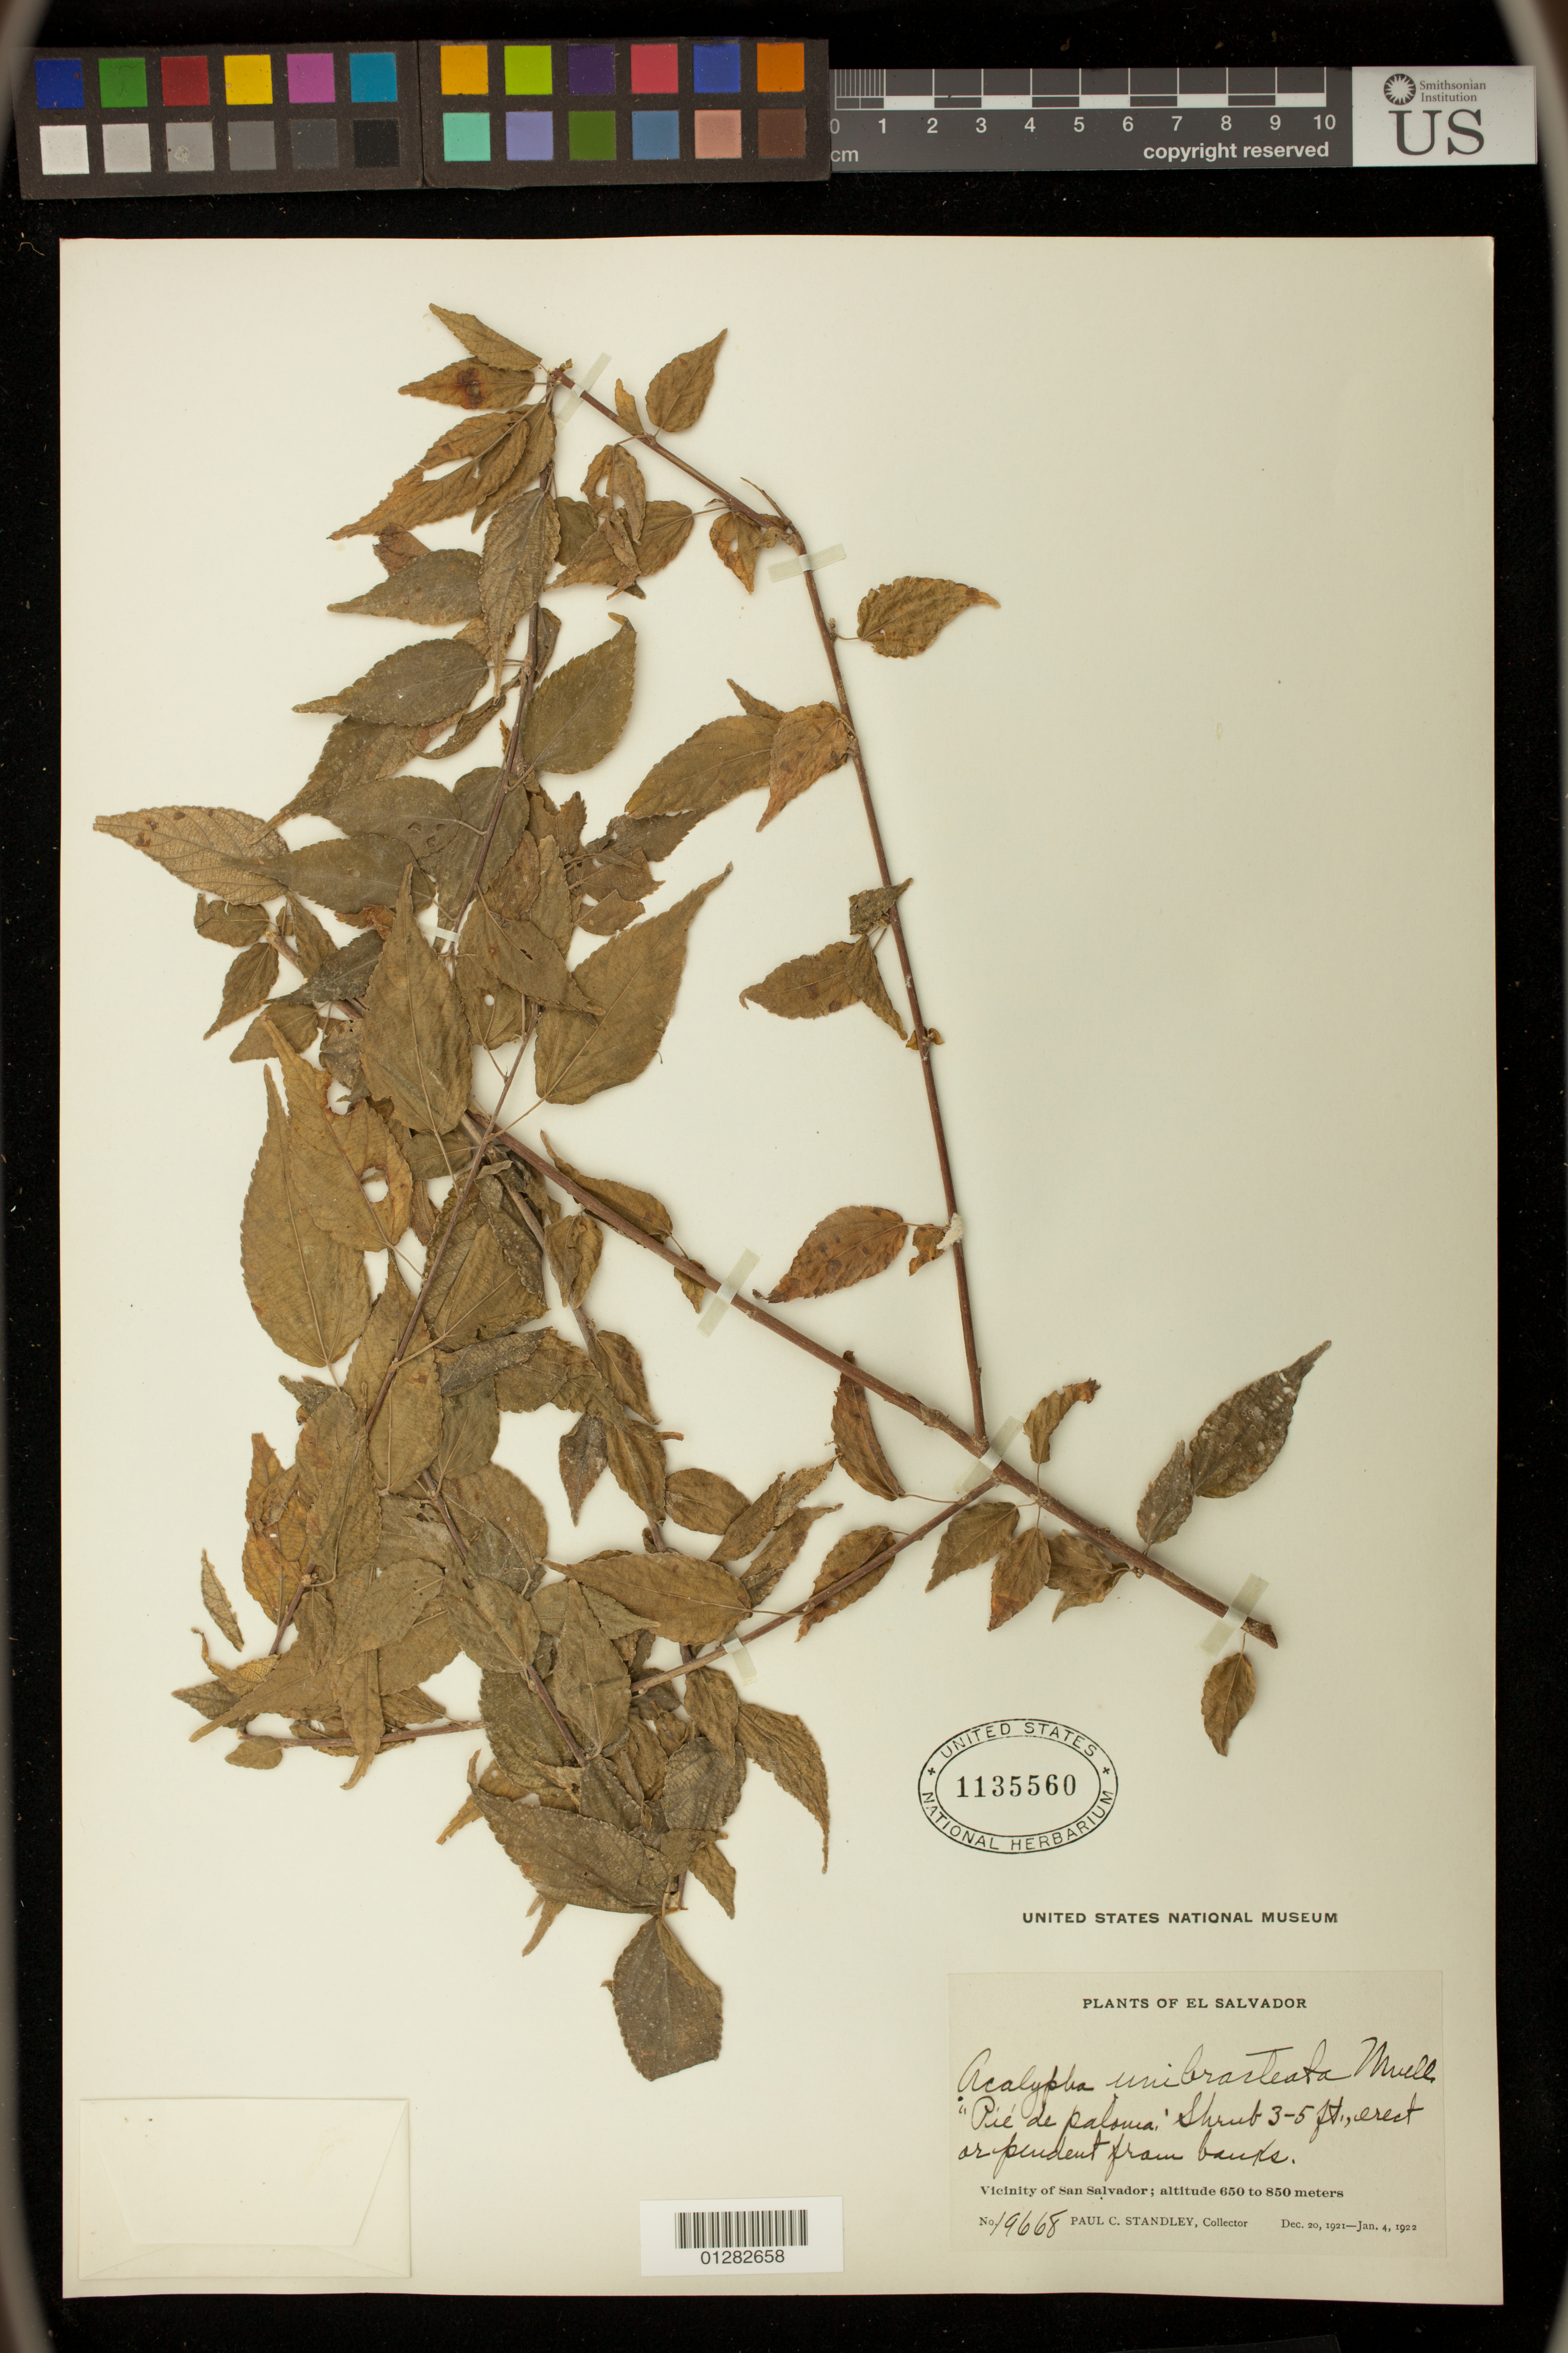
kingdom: Plantae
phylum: Tracheophyta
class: Magnoliopsida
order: Malpighiales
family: Euphorbiaceae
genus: Acalypha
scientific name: Acalypha unibracteata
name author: Müll. Arg.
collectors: S. Calderón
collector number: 19668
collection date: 1921-12-20/1922-01-04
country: El Salvador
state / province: San Salvador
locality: Vicinity of San Salvador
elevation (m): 650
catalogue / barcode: US 1135560